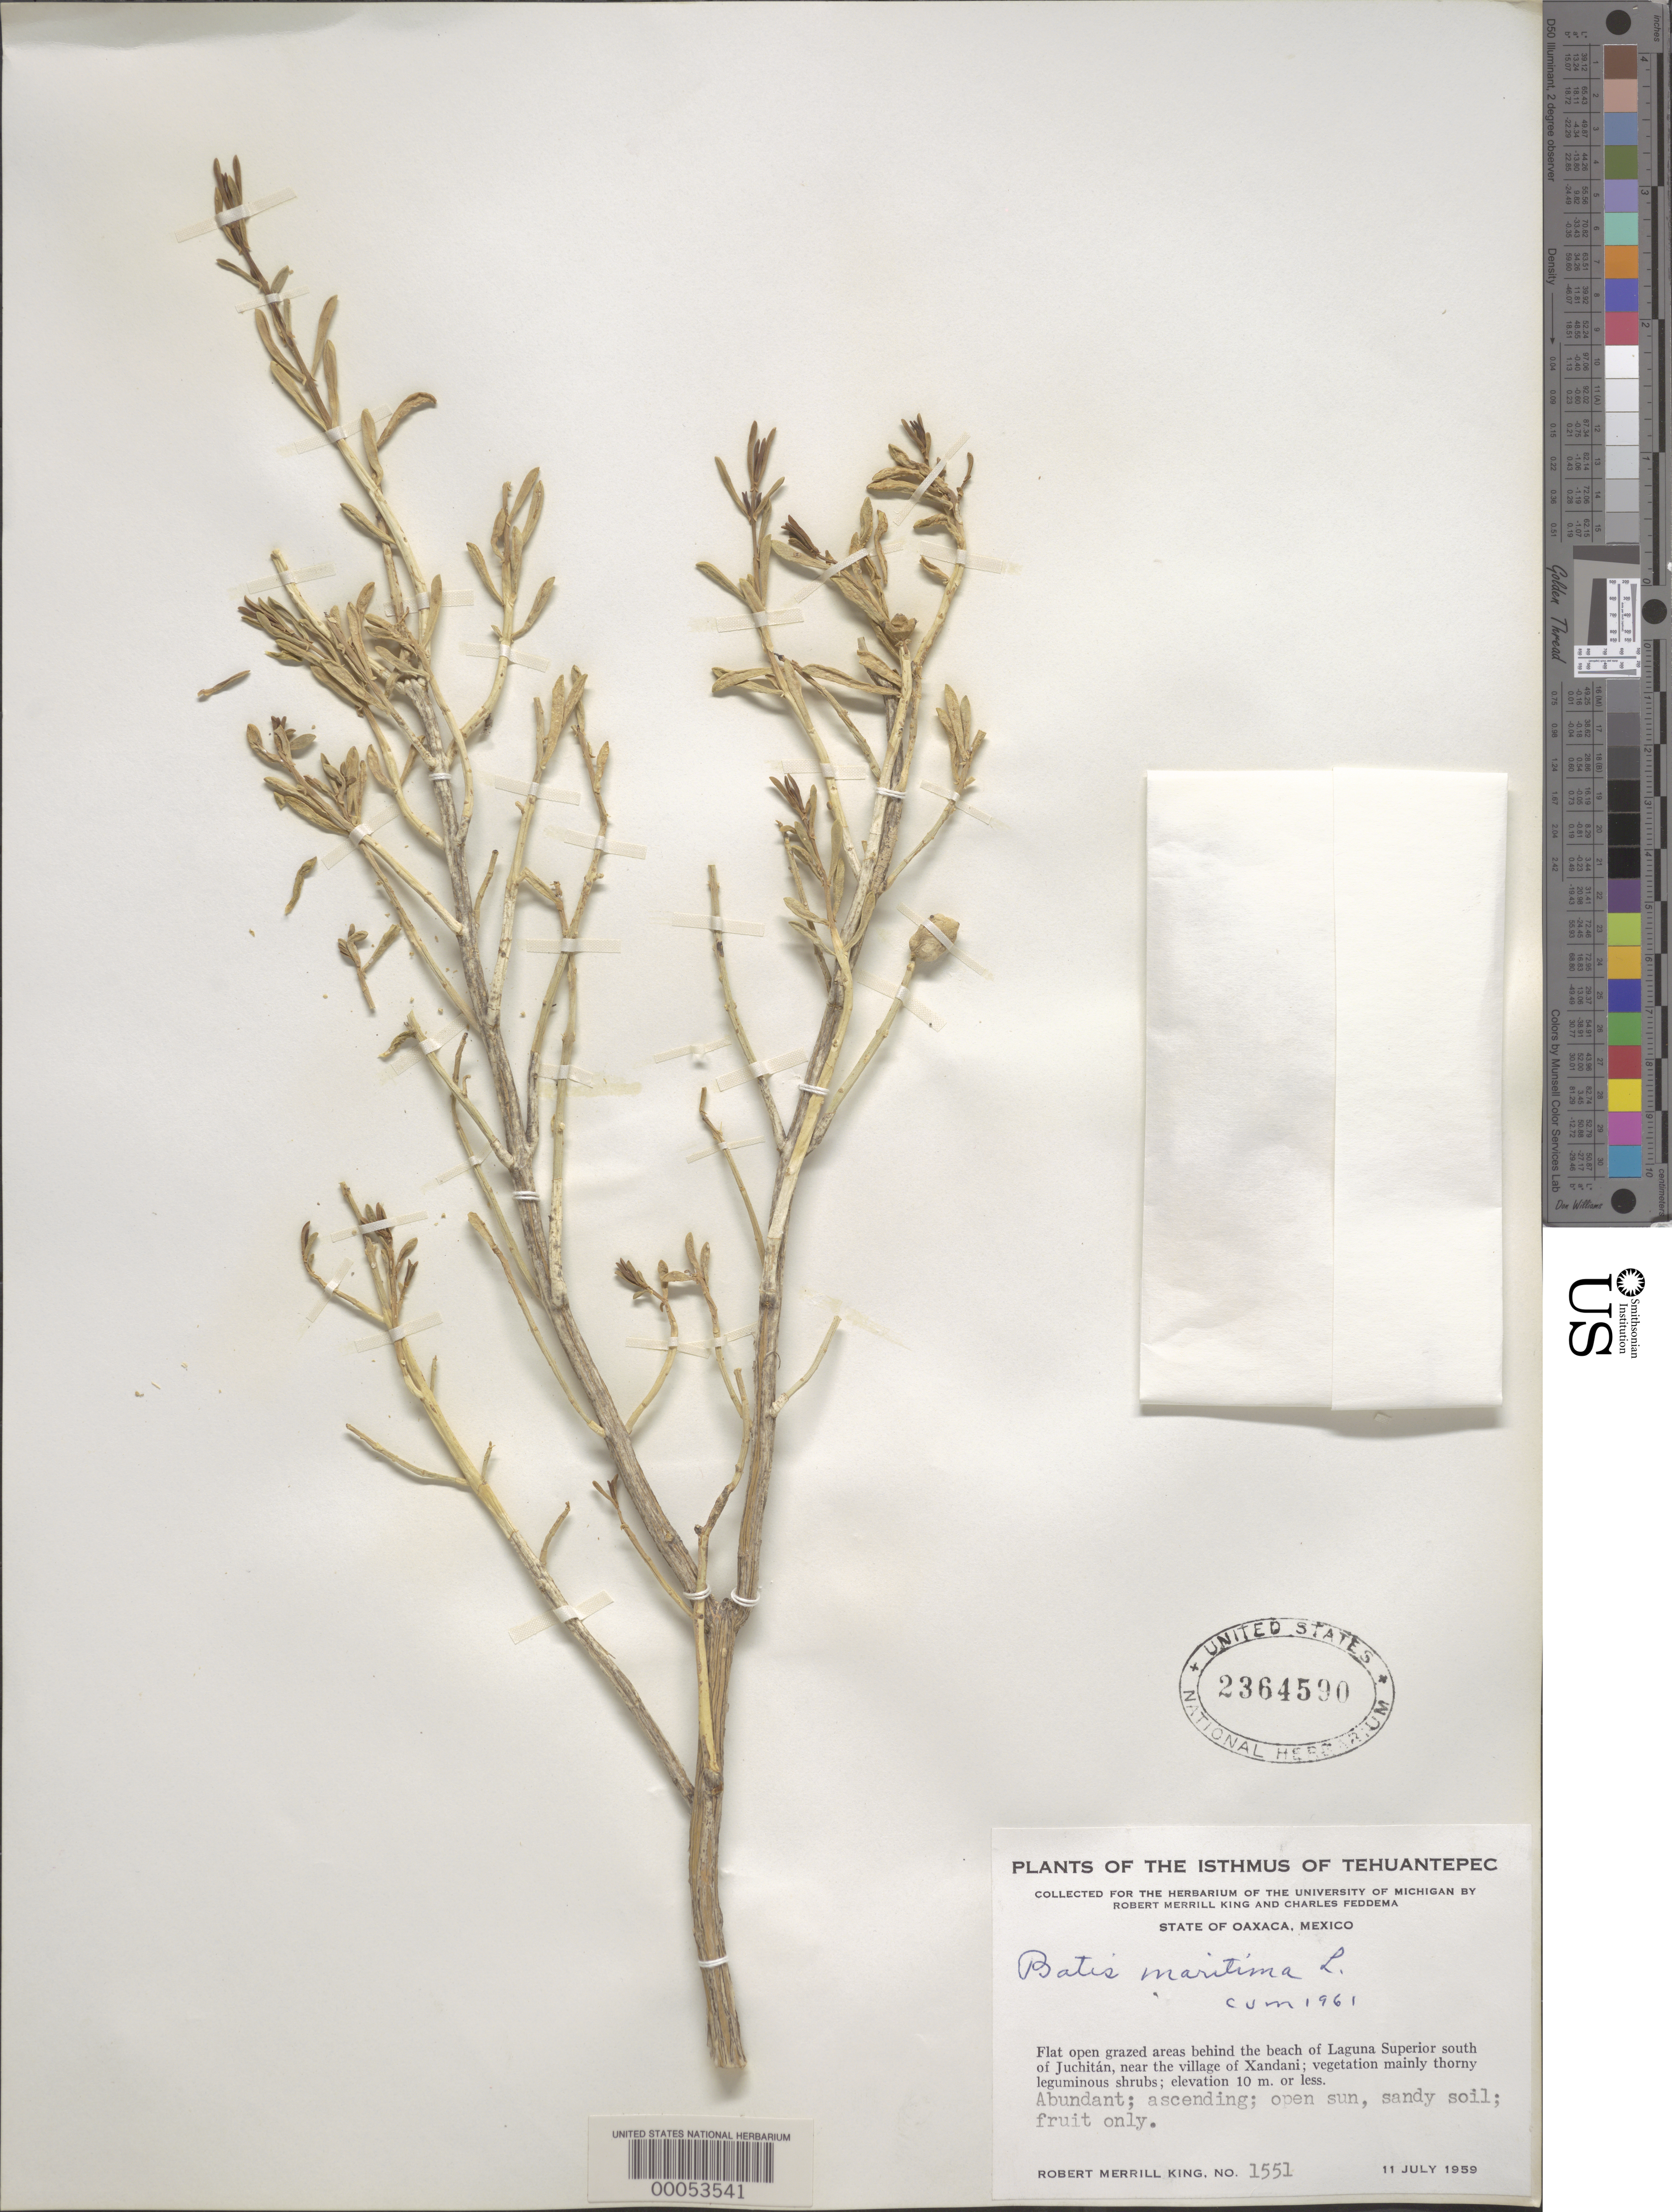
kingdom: Plantae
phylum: Tracheophyta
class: Magnoliopsida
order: Brassicales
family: Bataceae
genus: Batis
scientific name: Batis maritima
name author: L.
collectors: R. M. King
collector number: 1551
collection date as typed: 11 Jul 1959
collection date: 1959-07-11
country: Mexico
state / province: Oaxaca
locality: Isthmus of Tehuantepec laguna superior south of Juchitan, near village of Xandani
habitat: Sandy soil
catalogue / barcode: US 2364590